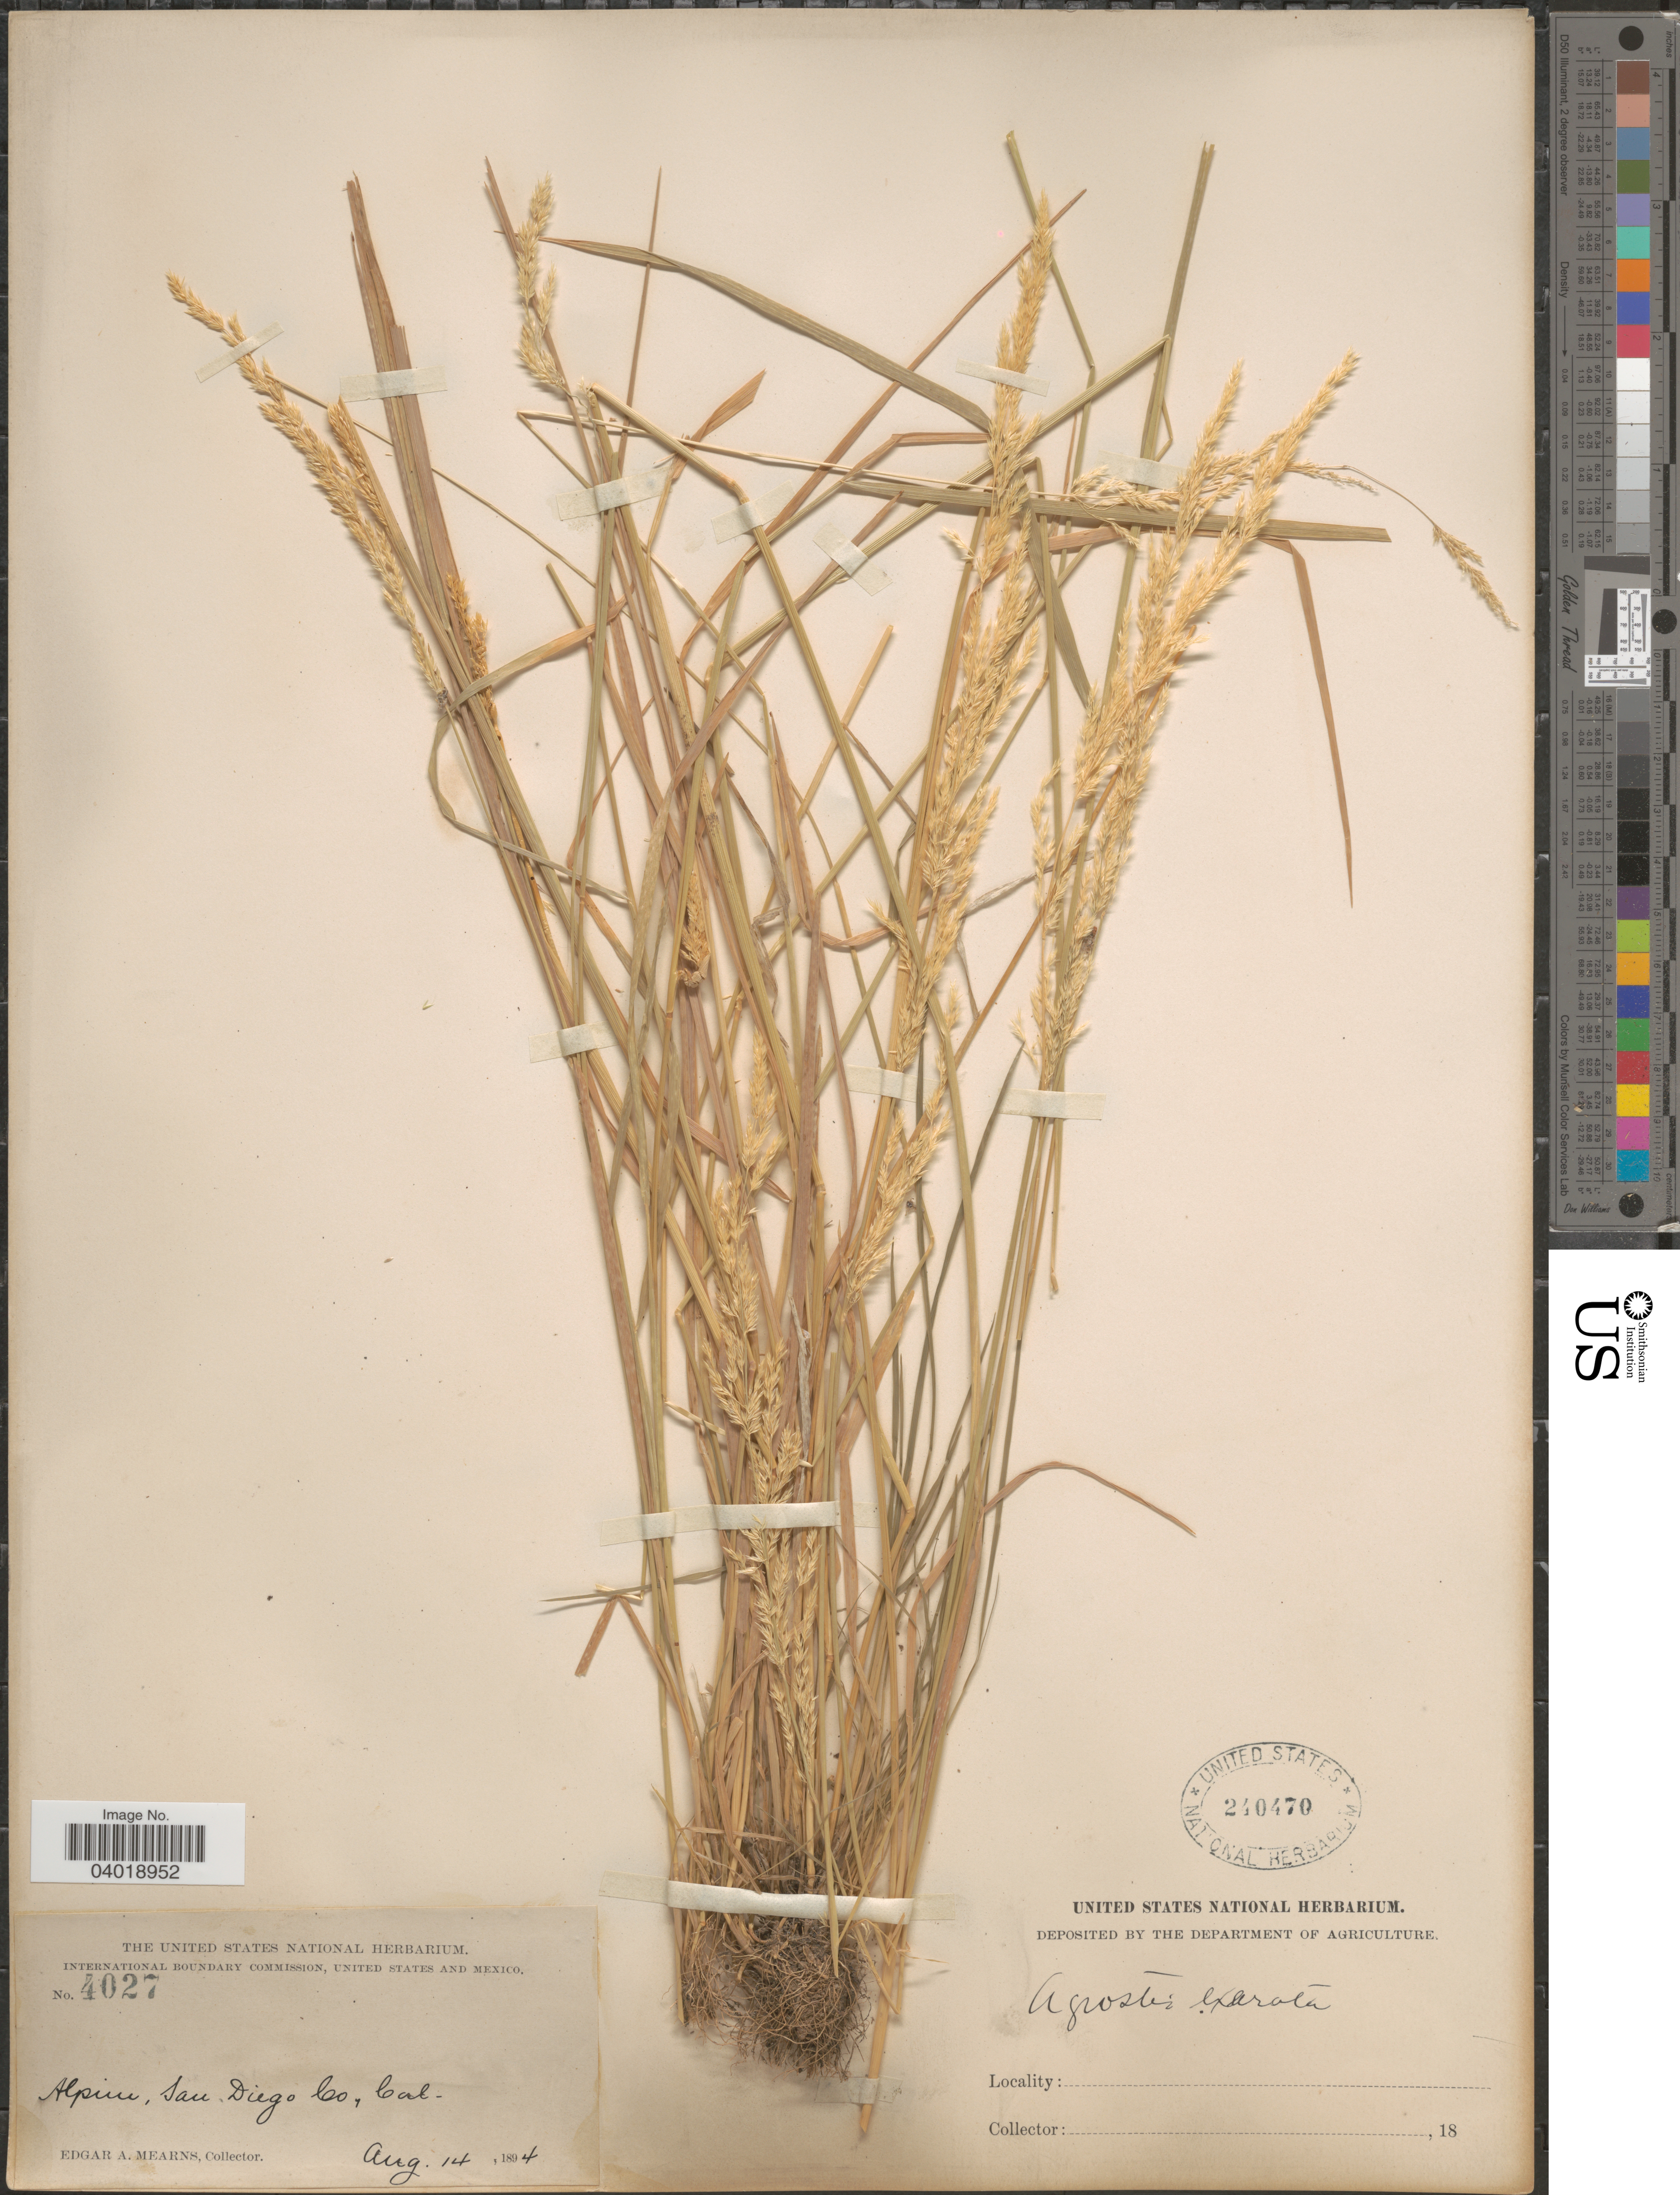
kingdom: Plantae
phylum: Tracheophyta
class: Liliopsida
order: Poales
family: Poaceae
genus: Agrostis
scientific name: Agrostis exarata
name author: Trin.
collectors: E. A. Mearns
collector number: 4027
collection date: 1894-08-14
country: United States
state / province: California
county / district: San Diego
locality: Alpine, San Diego Co.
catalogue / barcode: US 240470